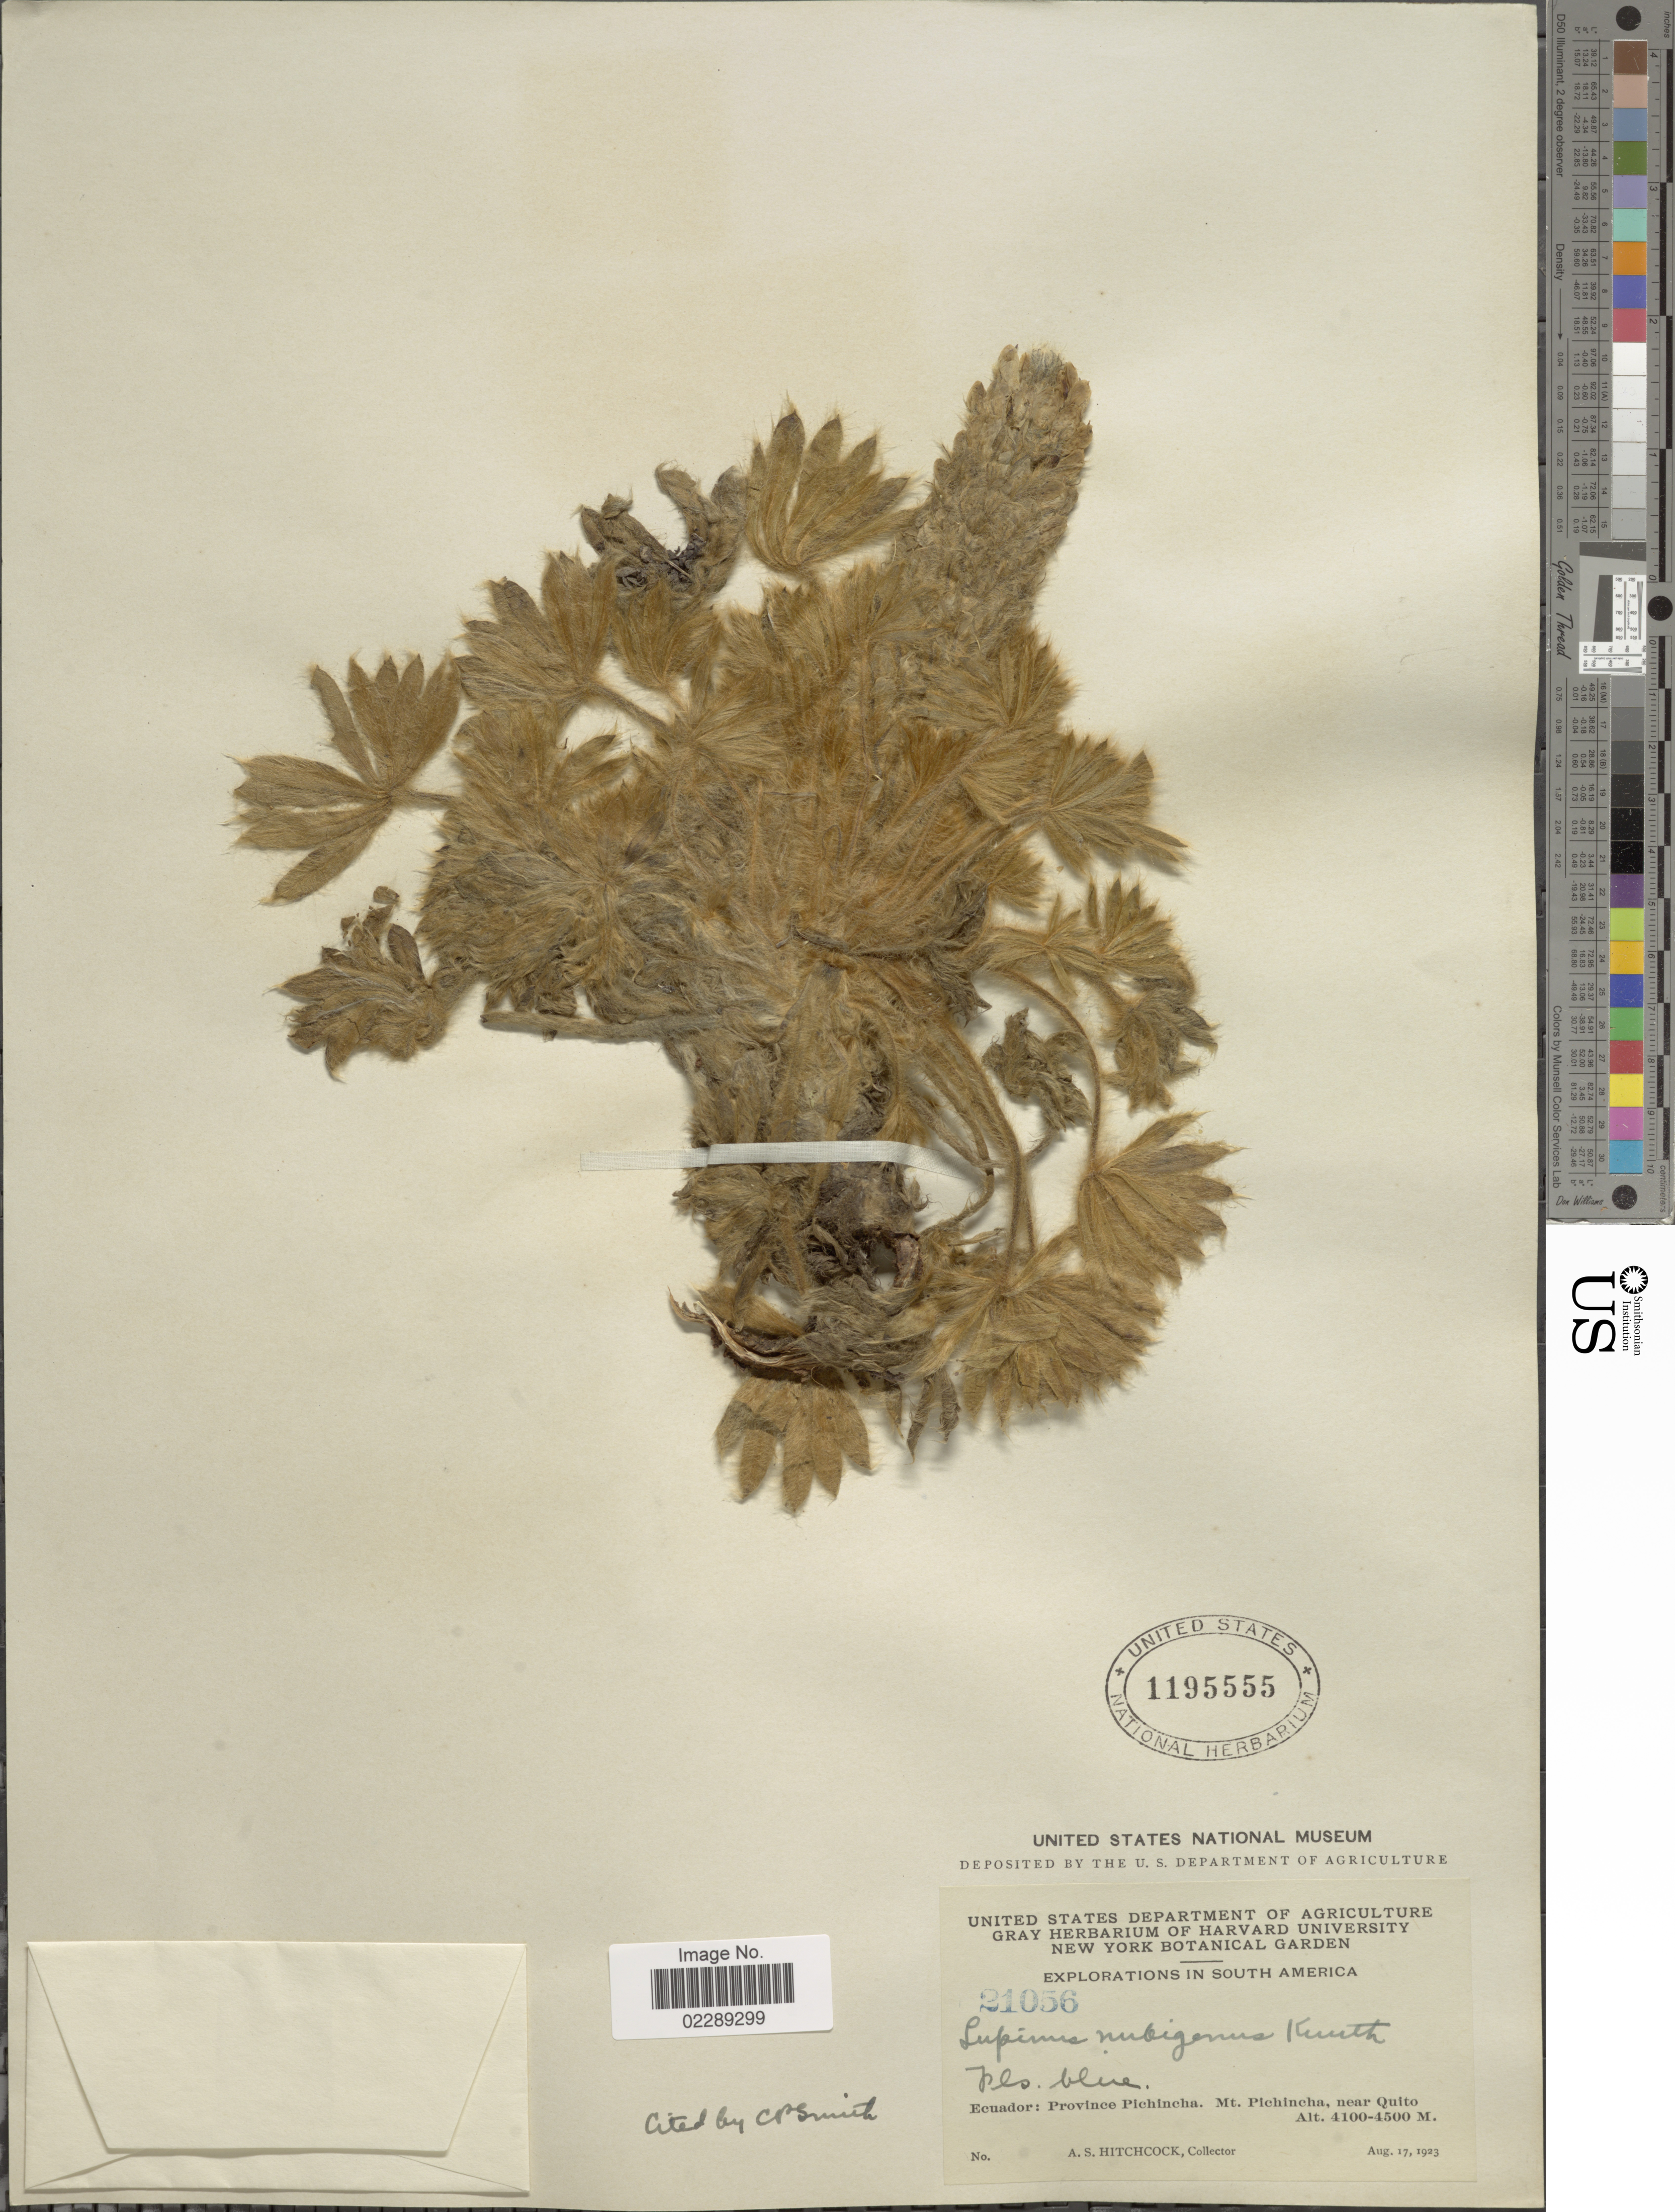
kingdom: Plantae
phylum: Tracheophyta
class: Magnoliopsida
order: Fabales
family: Fabaceae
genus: Lupinus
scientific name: Lupinus nubigenus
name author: Kunth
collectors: A. S. Hitchcock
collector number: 21056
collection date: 1923-08-17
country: Ecuador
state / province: Pichincha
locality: Ecuador: Province of Pichincha, Mt. Pichincha, near Quito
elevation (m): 4100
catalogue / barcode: US 1195555